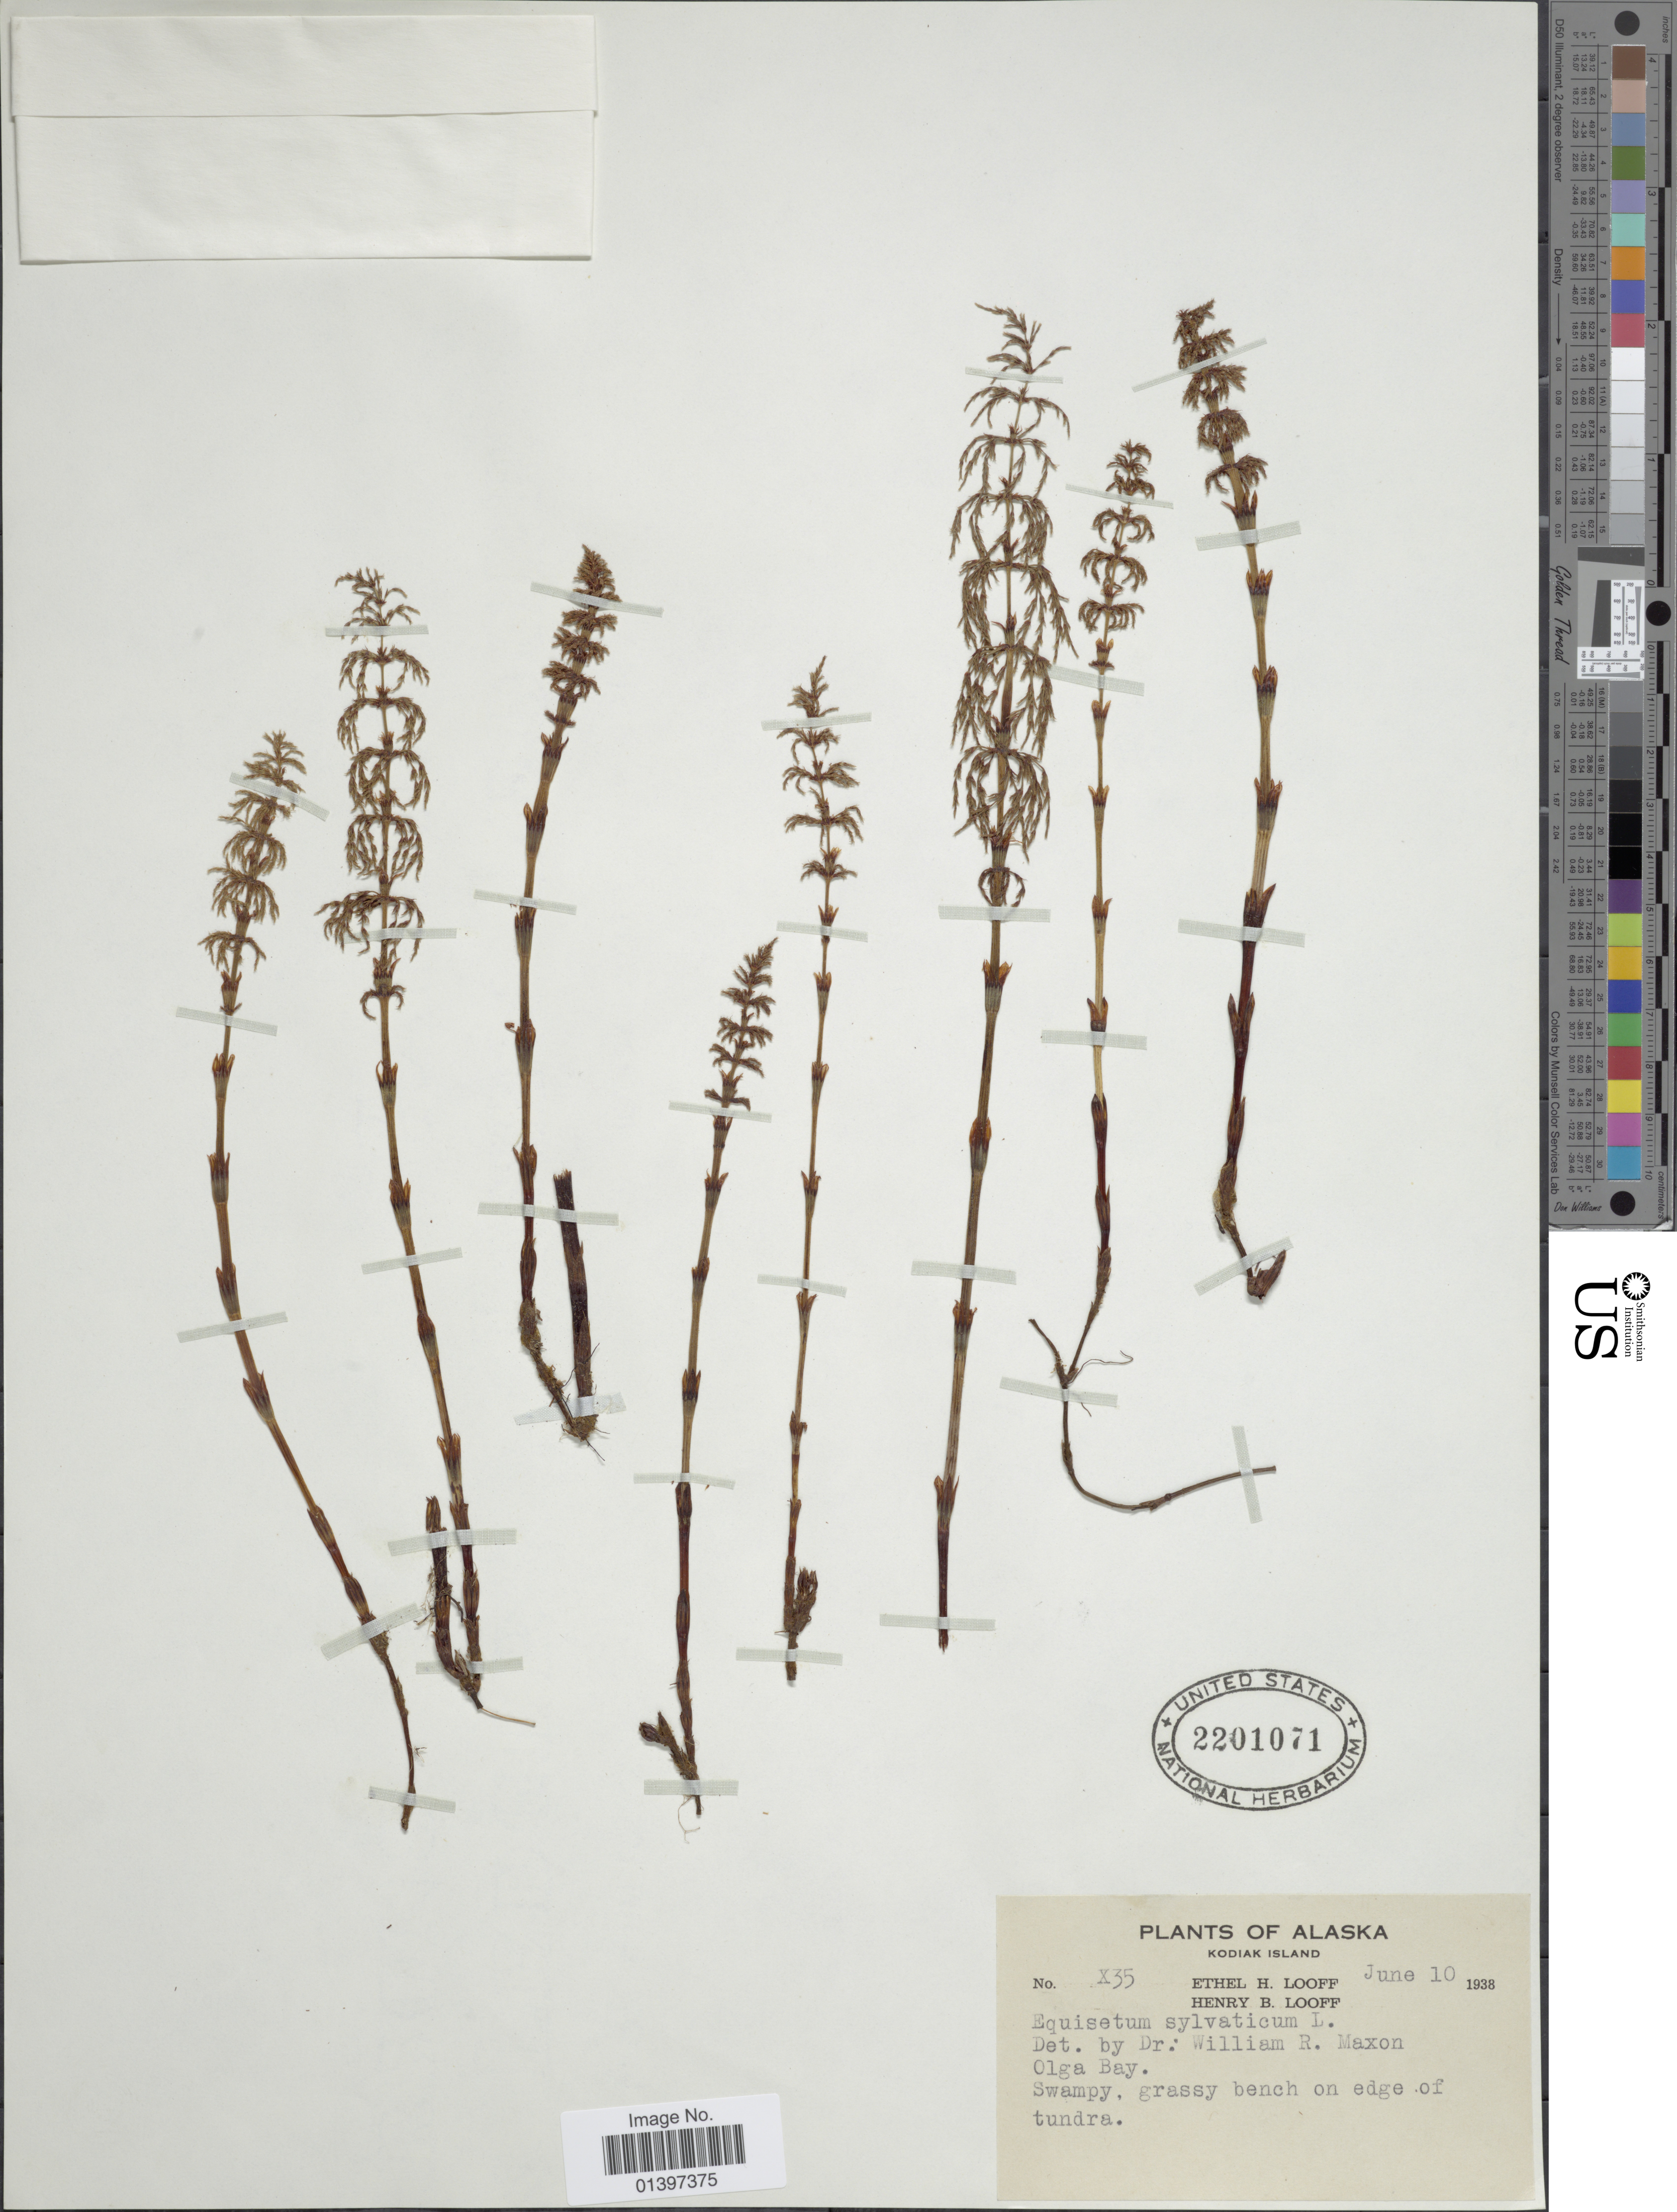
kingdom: Plantae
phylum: Tracheophyta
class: Polypodiopsida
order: Equisetales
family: Equisetaceae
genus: Equisetum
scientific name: Equisetum sylvaticum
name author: L.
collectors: E. Looff & H. Looff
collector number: X35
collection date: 1938-06-10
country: United States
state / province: Alaska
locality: Olga Bay, Swampy grassy bench on edge of tundre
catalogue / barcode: US 2201071